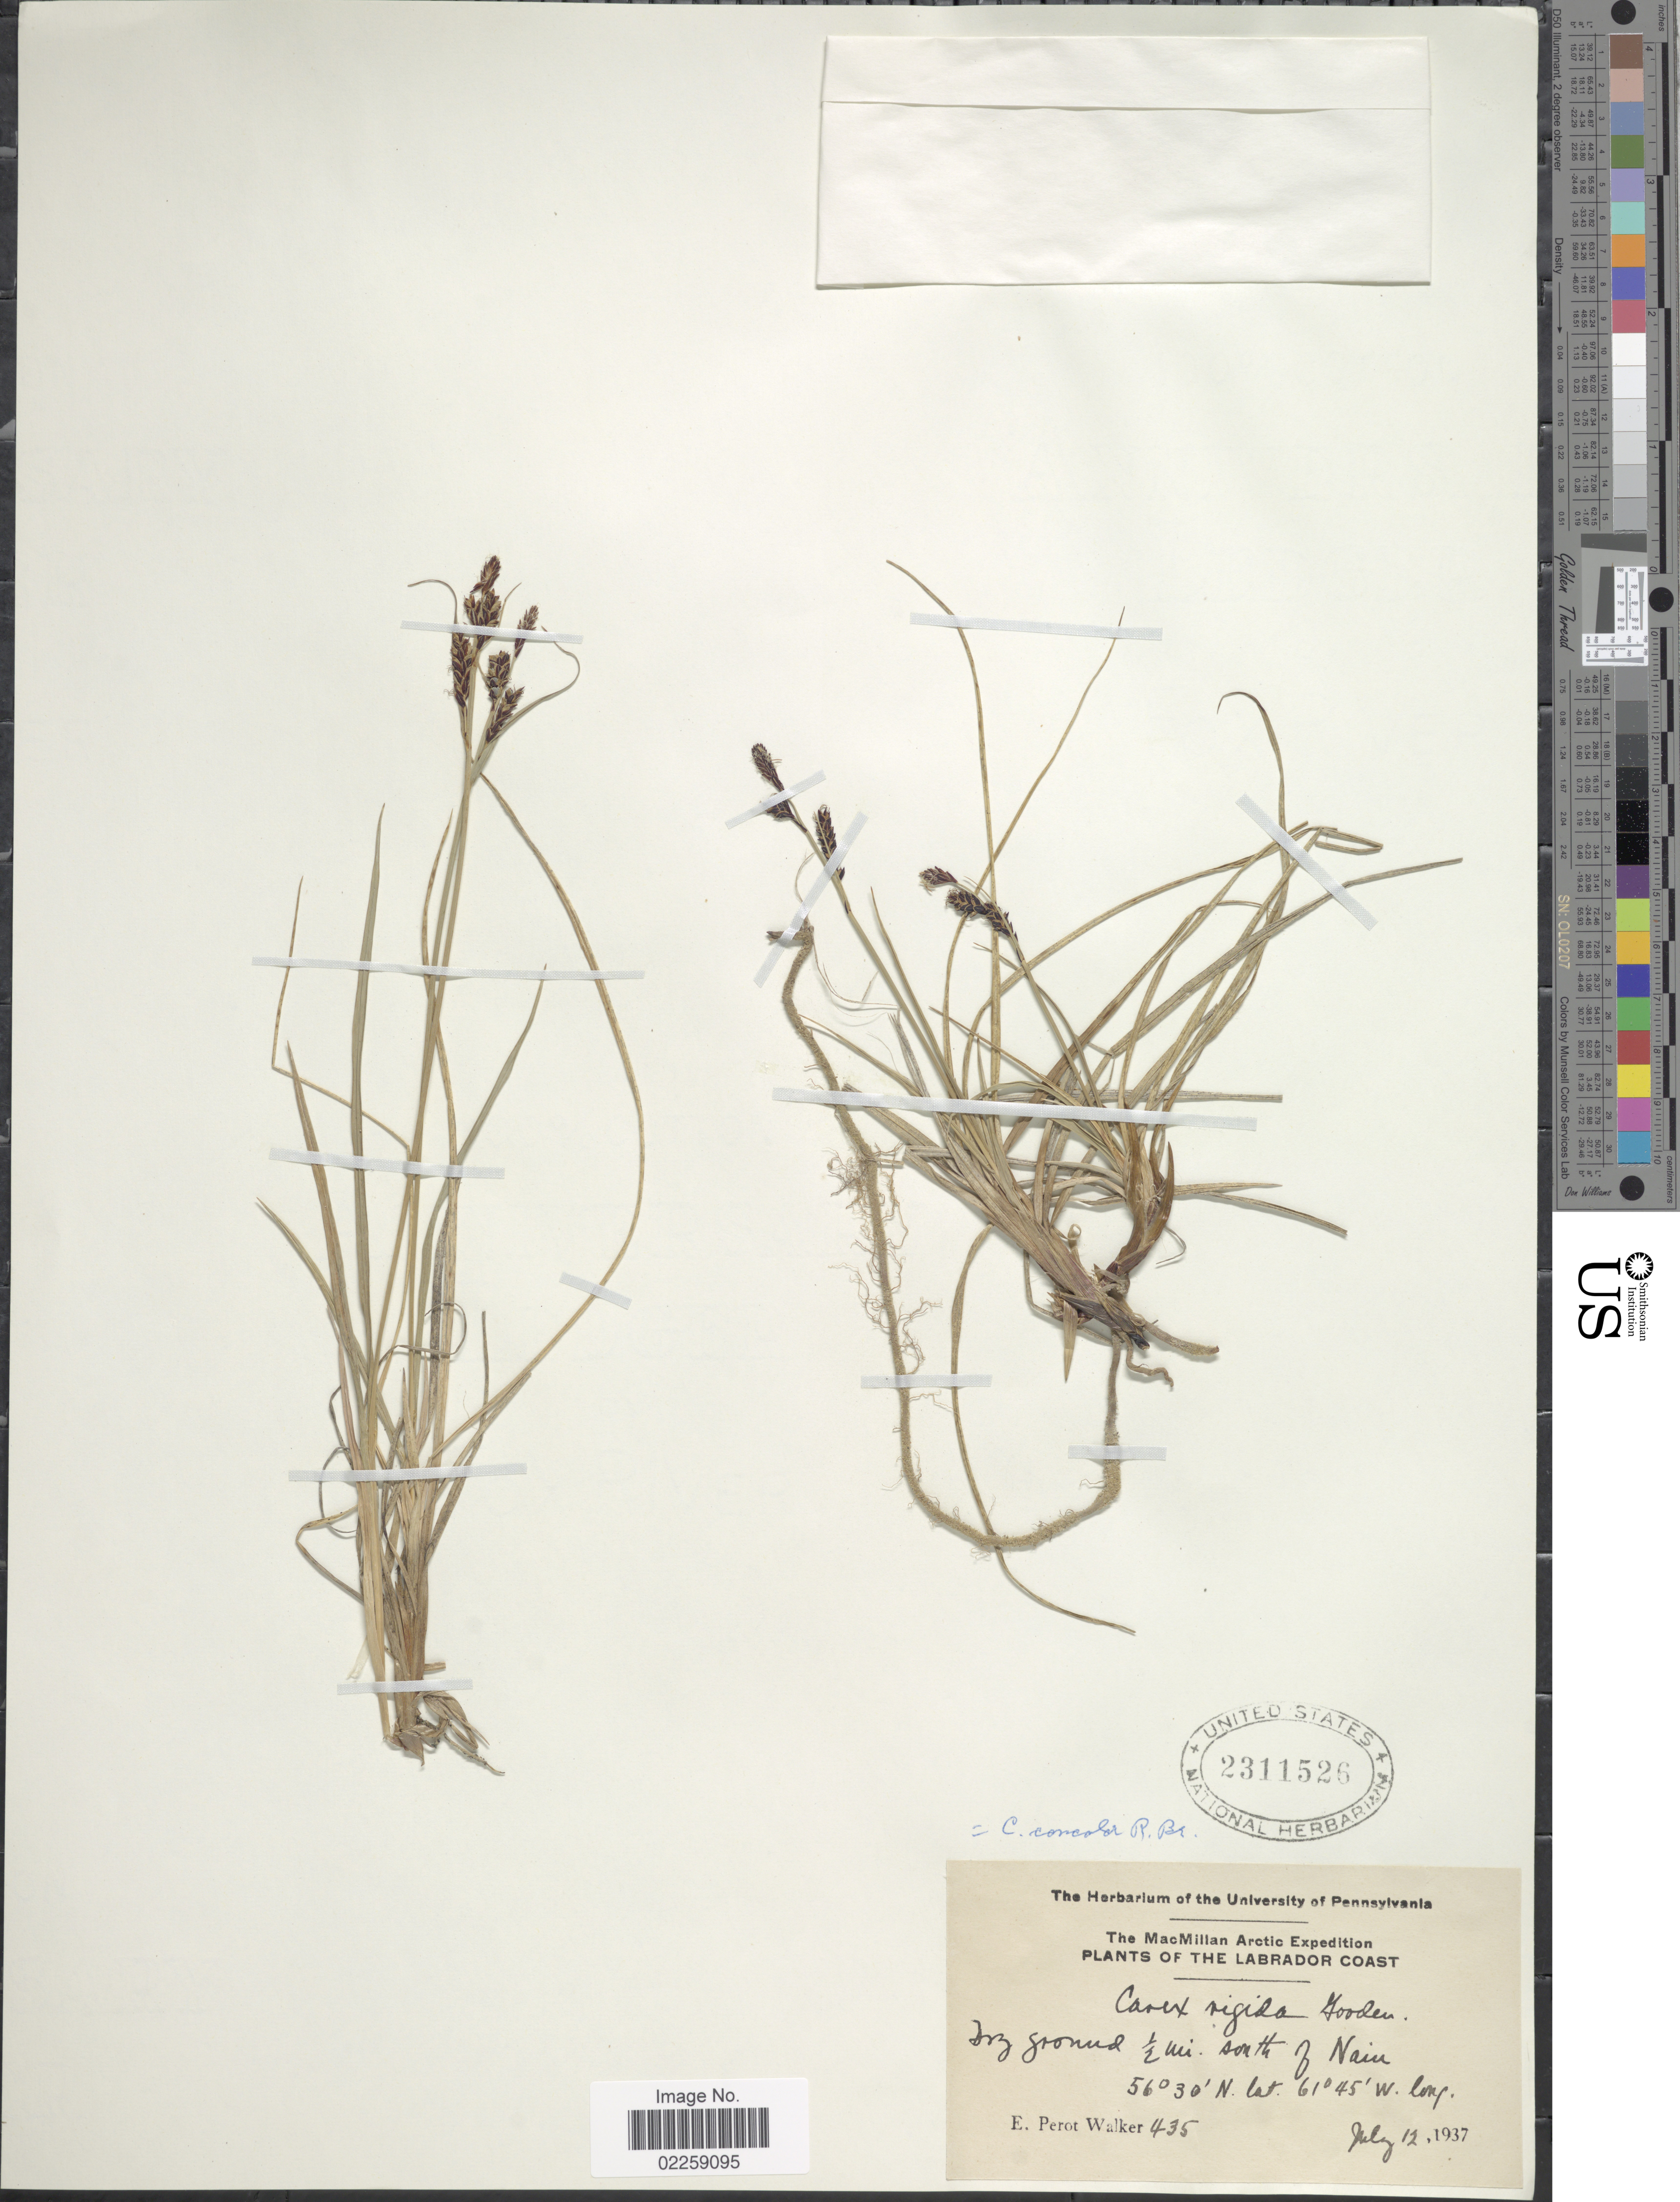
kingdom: Plantae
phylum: Tracheophyta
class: Liliopsida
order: Poales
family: Cyperaceae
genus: Carex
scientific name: Carex bigelowii subsp. bigelowii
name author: Torr. ex Schwein.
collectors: E. P. Walker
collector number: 435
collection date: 1937-07-12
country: Canada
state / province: Newfoundland and Labrador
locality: Labrador Coast, dry ground ½ mi. south of Nain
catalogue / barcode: US 2311526